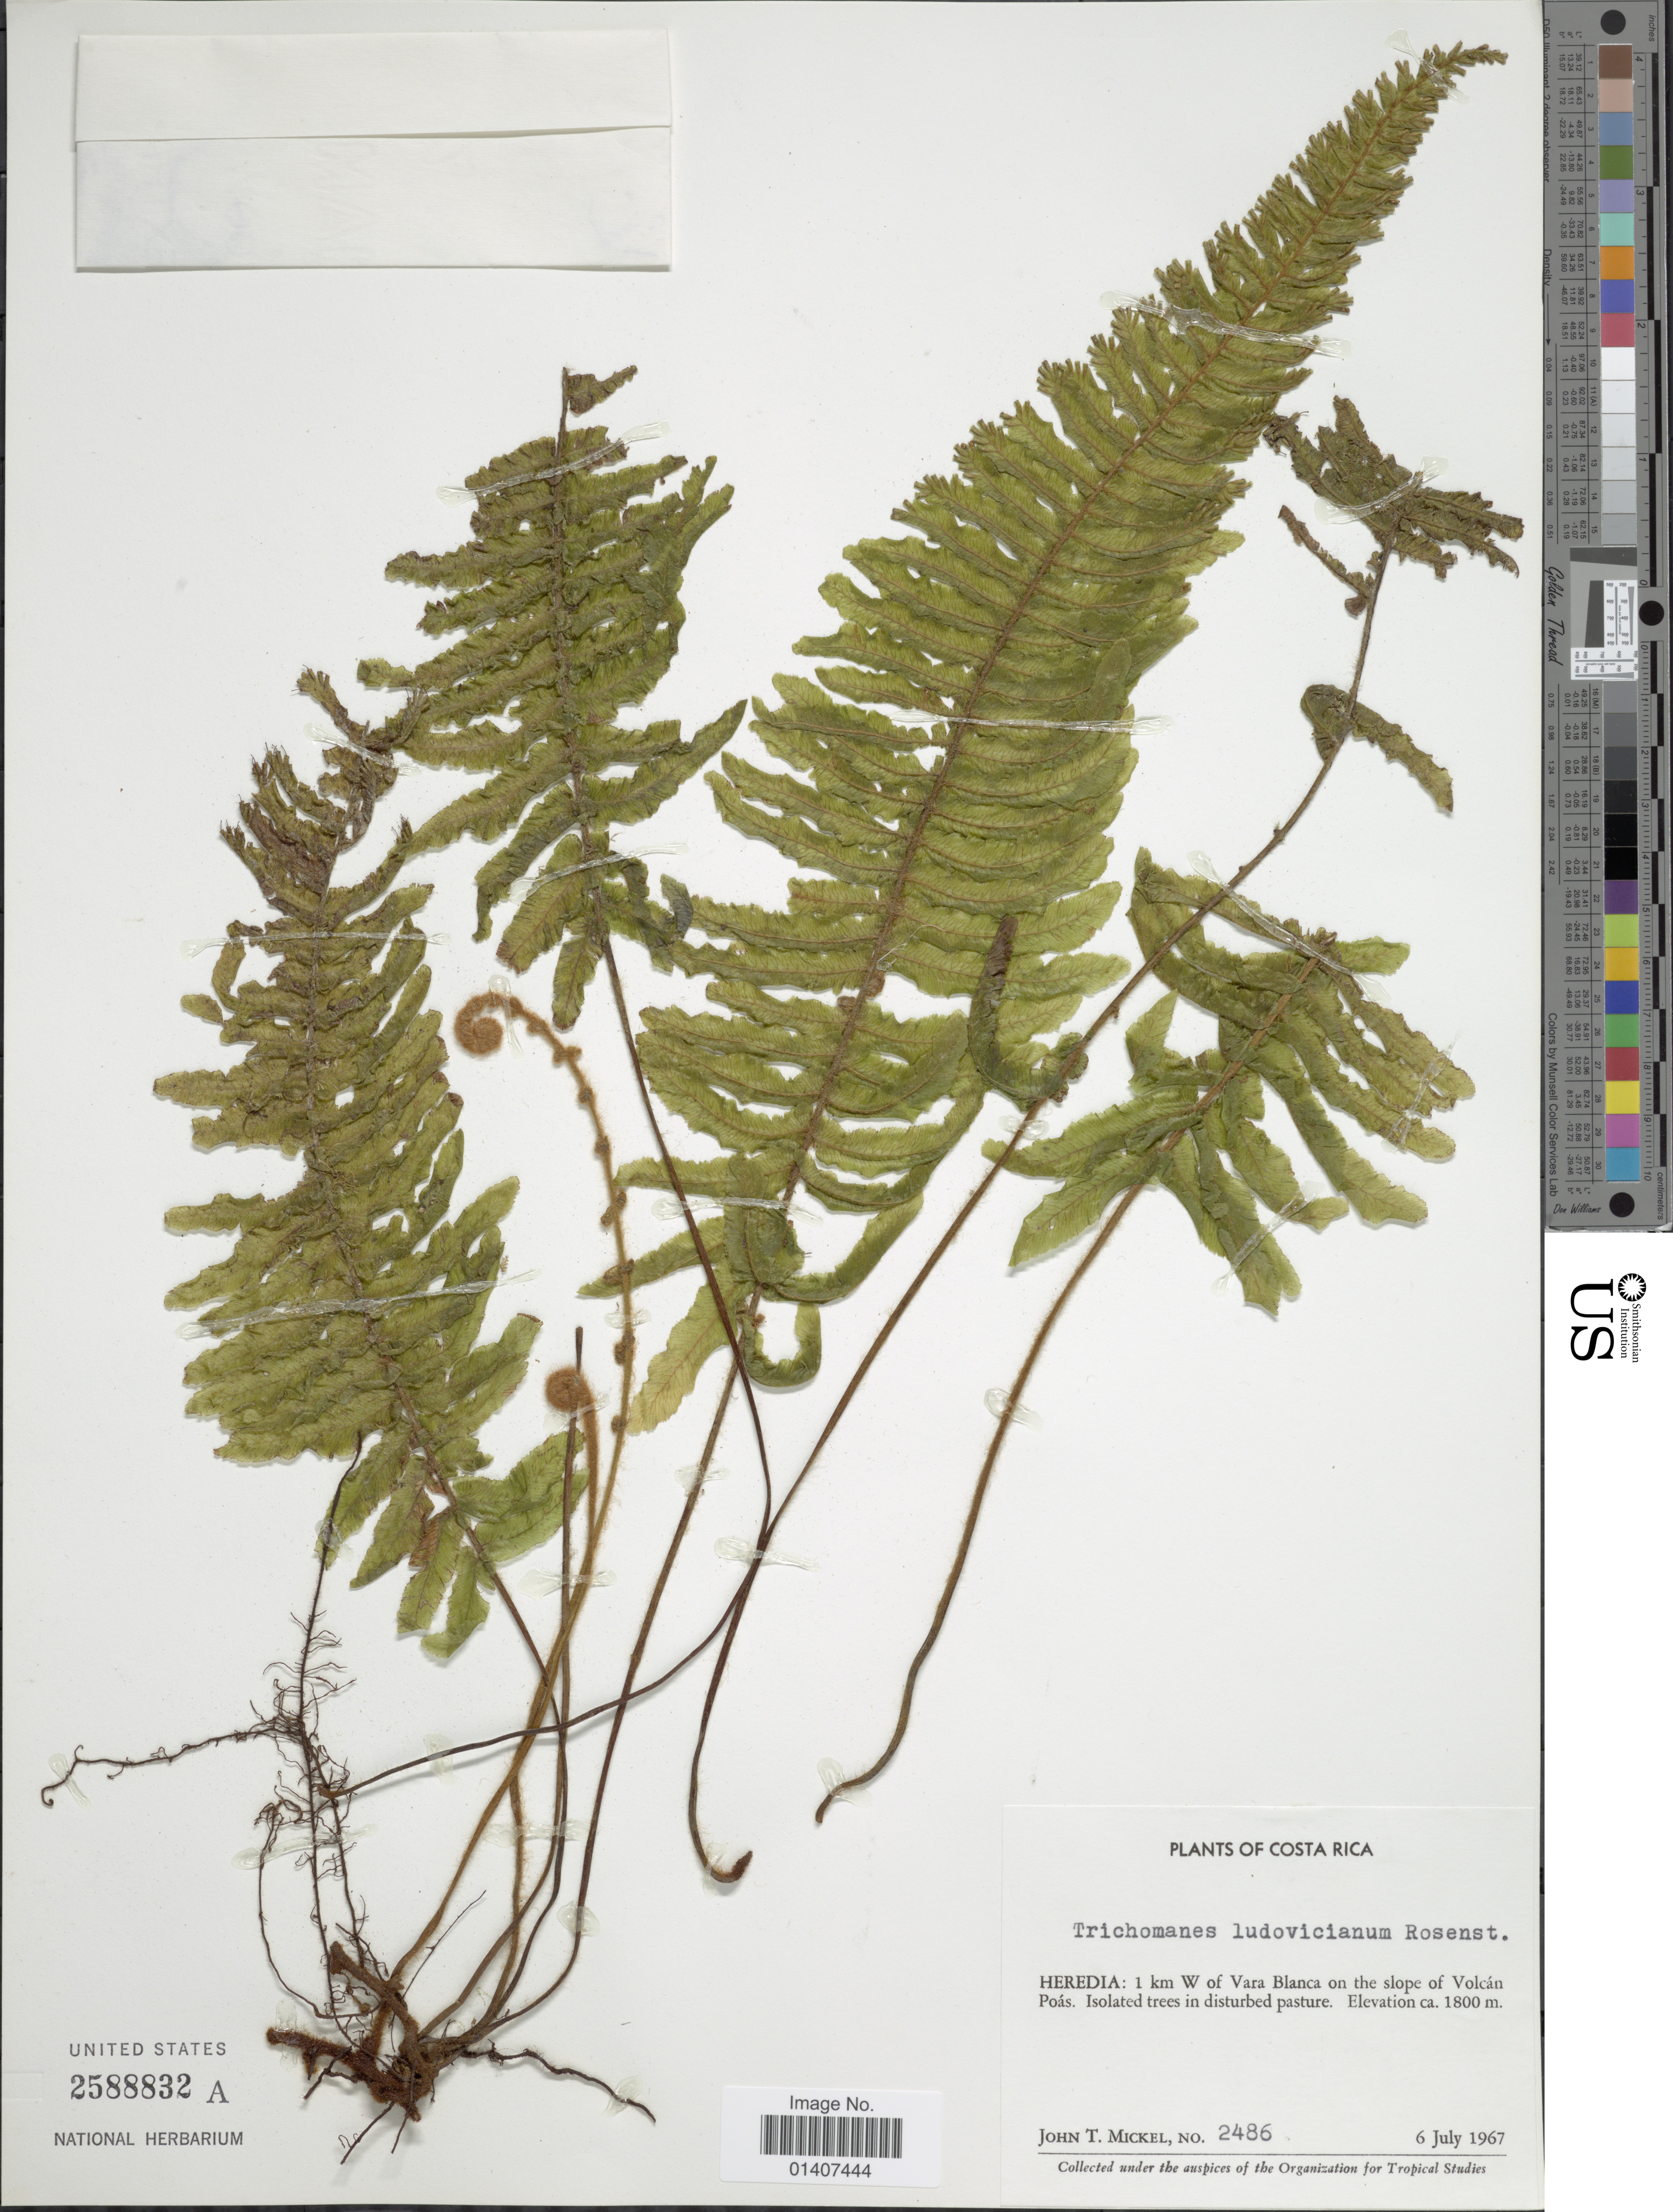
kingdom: Plantae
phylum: Tracheophyta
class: Polypodiopsida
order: Hymenophyllales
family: Hymenophyllaceae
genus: Trichomanes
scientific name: Trichomanes ludovicinum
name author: Rosenst.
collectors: J. T. Mickel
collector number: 2486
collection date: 1967-07-06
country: Costa Rica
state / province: Heredia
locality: Heredia: 1km W of Vara Blanca on the slope of Volcan Poas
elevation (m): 1800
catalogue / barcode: US 2588832A